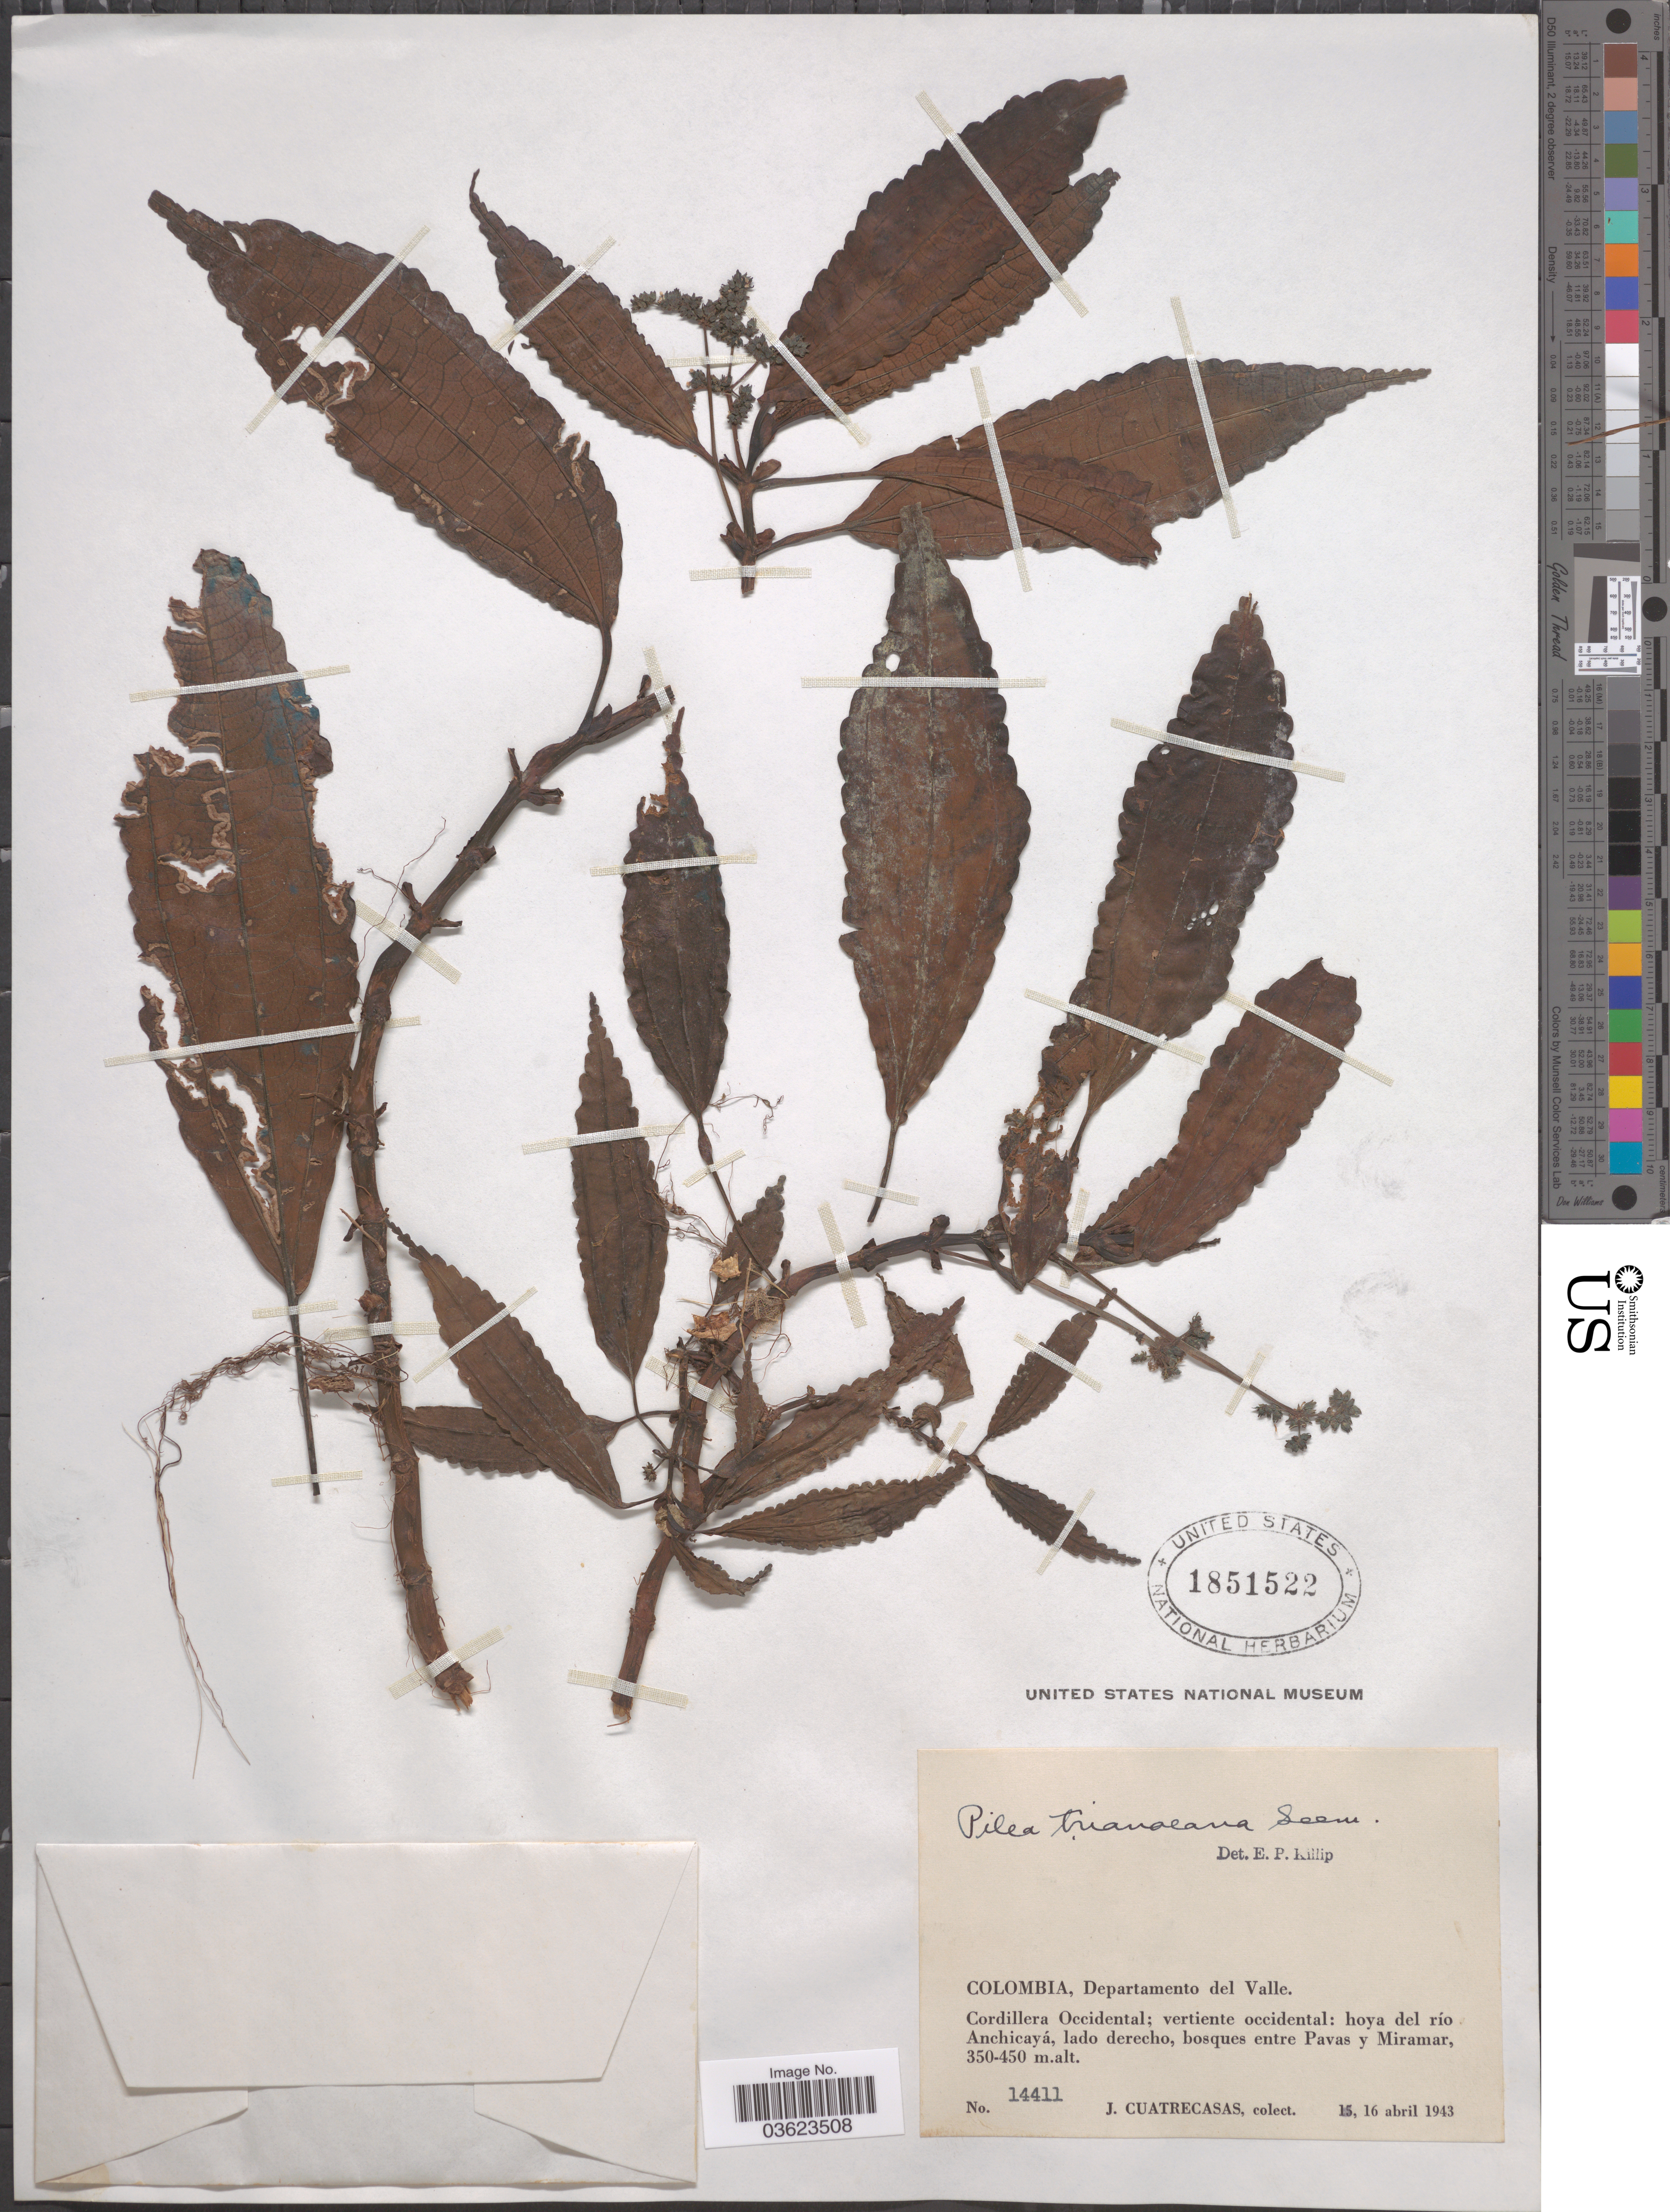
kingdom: Plantae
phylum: Tracheophyta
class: Magnoliopsida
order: Rosales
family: Urticaceae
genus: Pilea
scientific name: Pilea trianaeana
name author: Wedd.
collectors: J. Cuatrecasas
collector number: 14411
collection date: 1943-04-16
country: Colombia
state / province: Valle del Cauca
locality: Departamento del Valle. Cordillera Occidental; vertiente occidental: hoya del río Anchicayá, lado derecho, bosques entre Pavas y Miramar.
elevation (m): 350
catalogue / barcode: US 1851522